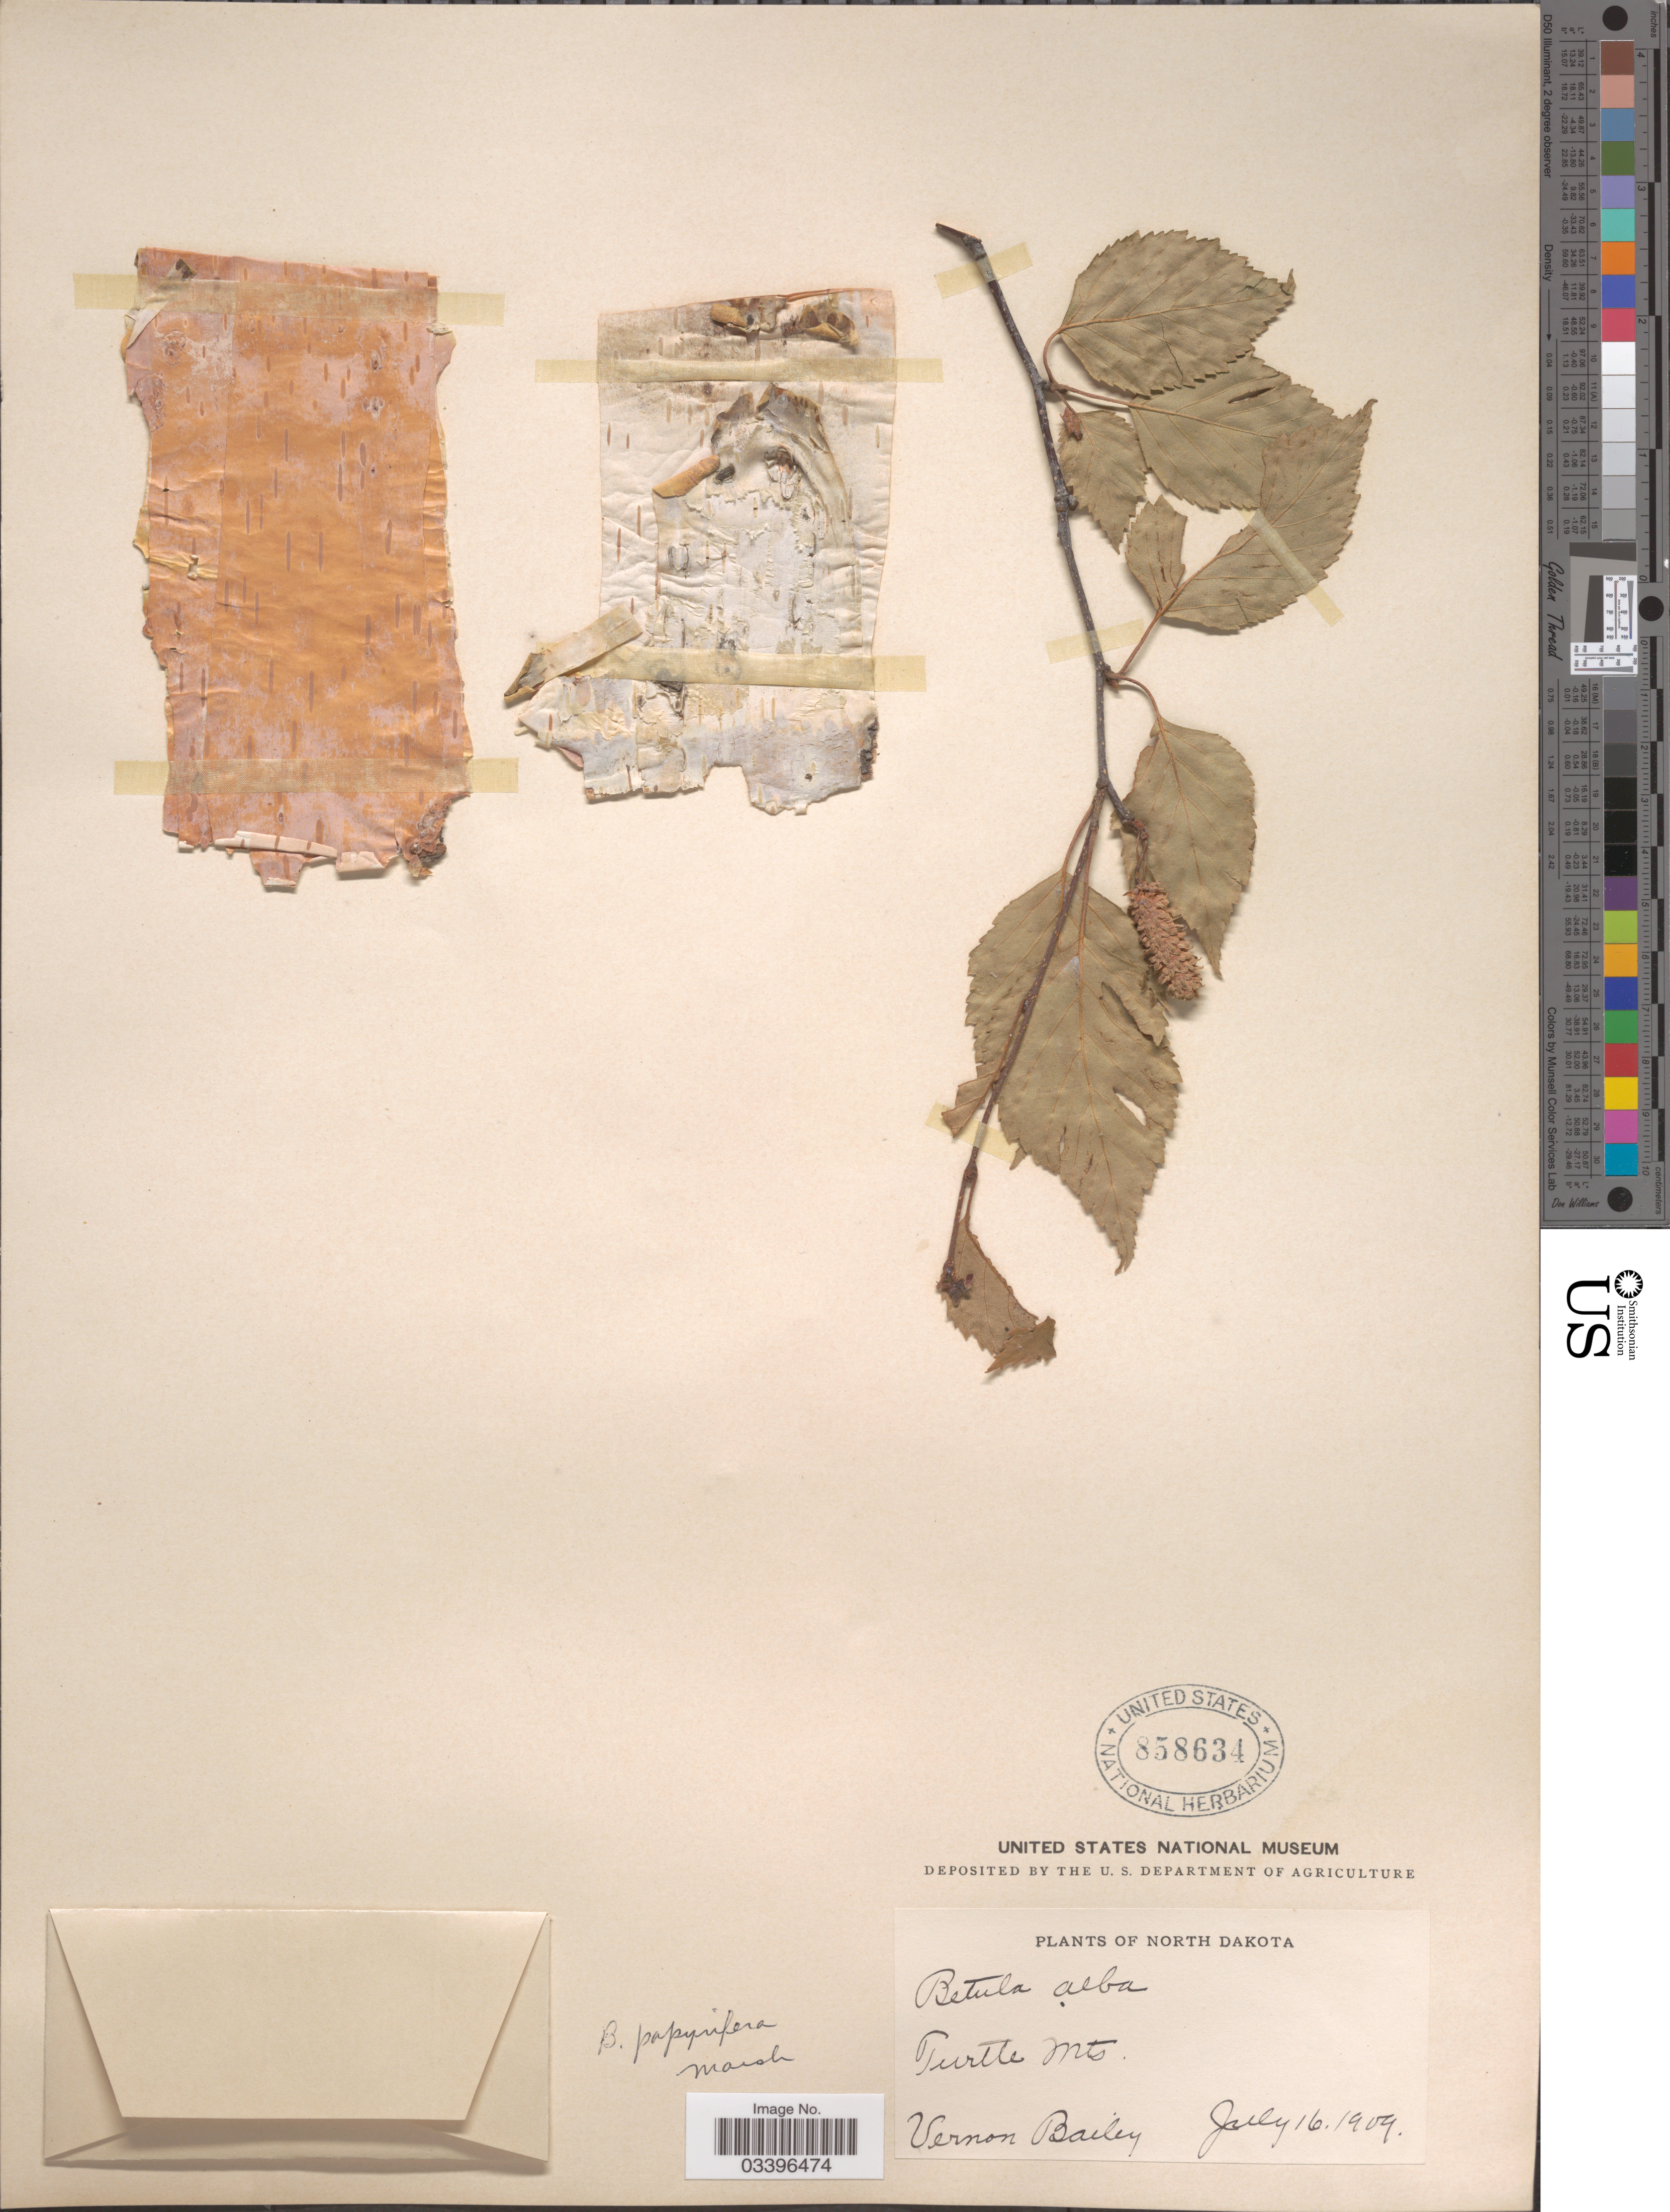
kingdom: Plantae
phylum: Tracheophyta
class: Magnoliopsida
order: Fagales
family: Betulaceae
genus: Betula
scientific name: Betula papyrifera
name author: Marshall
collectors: V. O. Bailey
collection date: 1909-07-16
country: United States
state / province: North Dakota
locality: Turtle Mts.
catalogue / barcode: US 858634